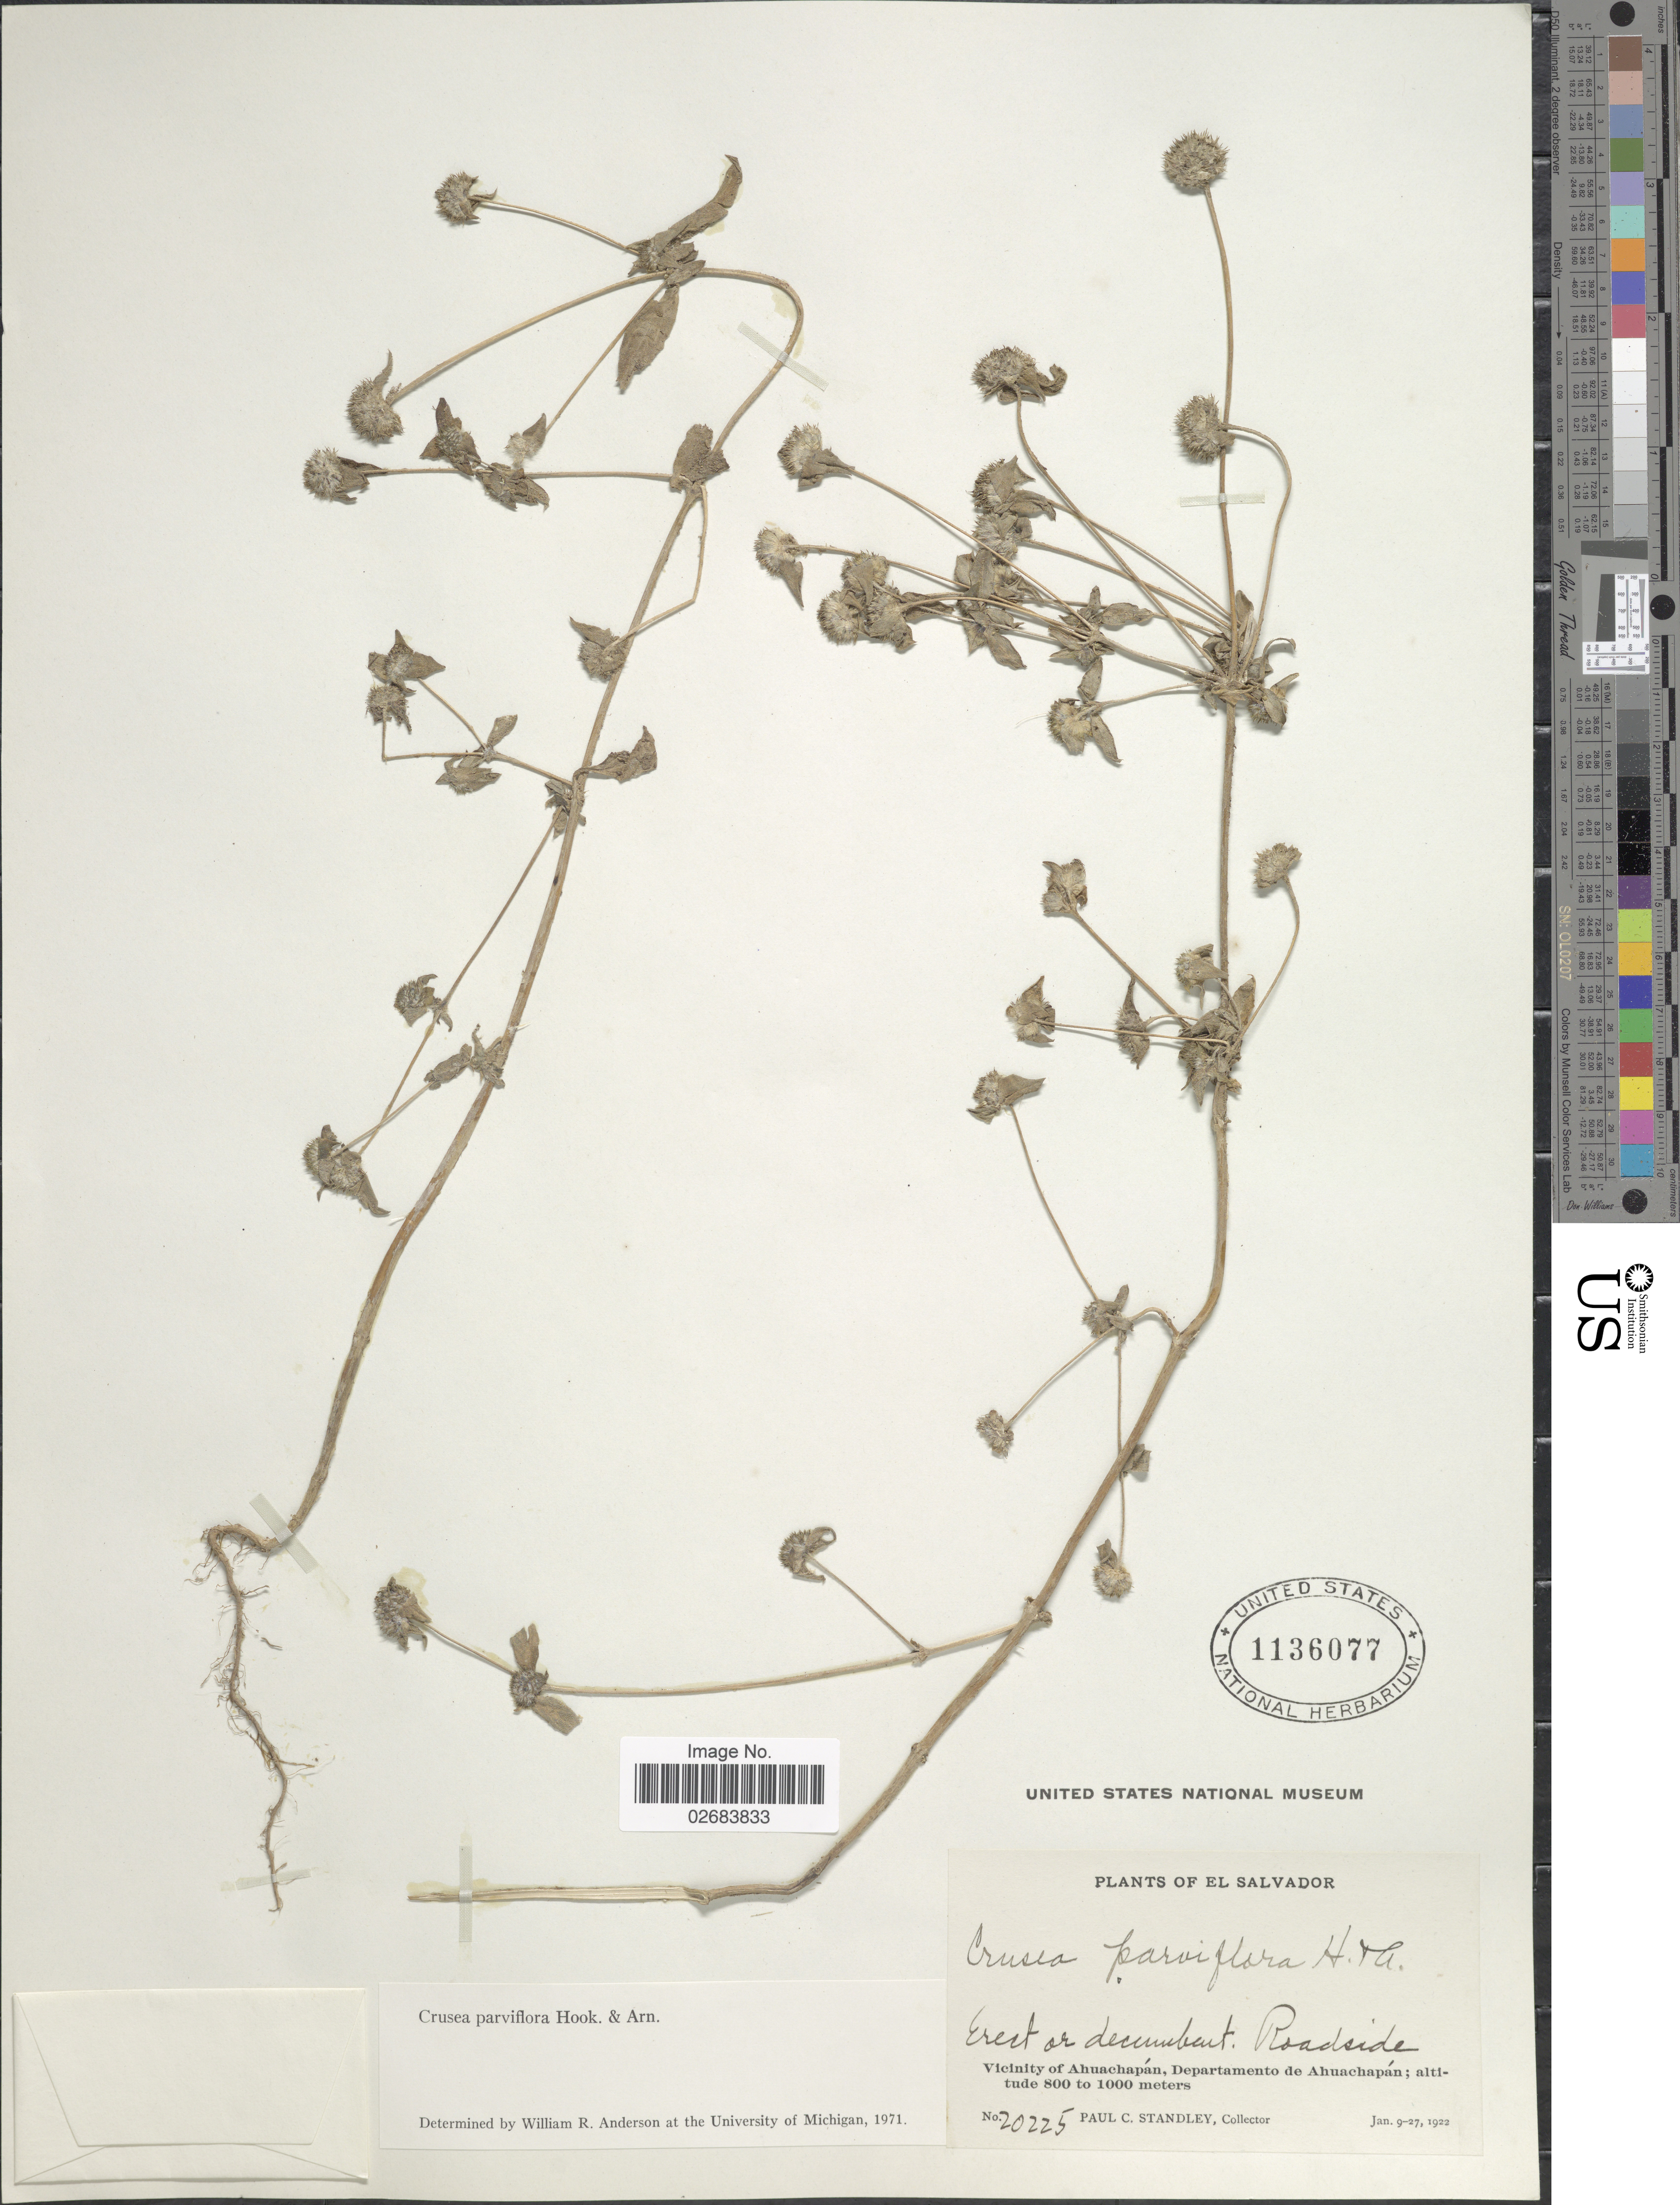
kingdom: Plantae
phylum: Tracheophyta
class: Magnoliopsida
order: Gentianales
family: Rubiaceae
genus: Crusea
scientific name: Crusea parviflora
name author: Hook. & Arn.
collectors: P. C. Standley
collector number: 20225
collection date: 1922-01-09/1922-01-27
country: El Salvador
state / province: Ahuachapan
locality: Vicinity of Ahuachapan, Roadside.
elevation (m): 800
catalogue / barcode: US 1136077